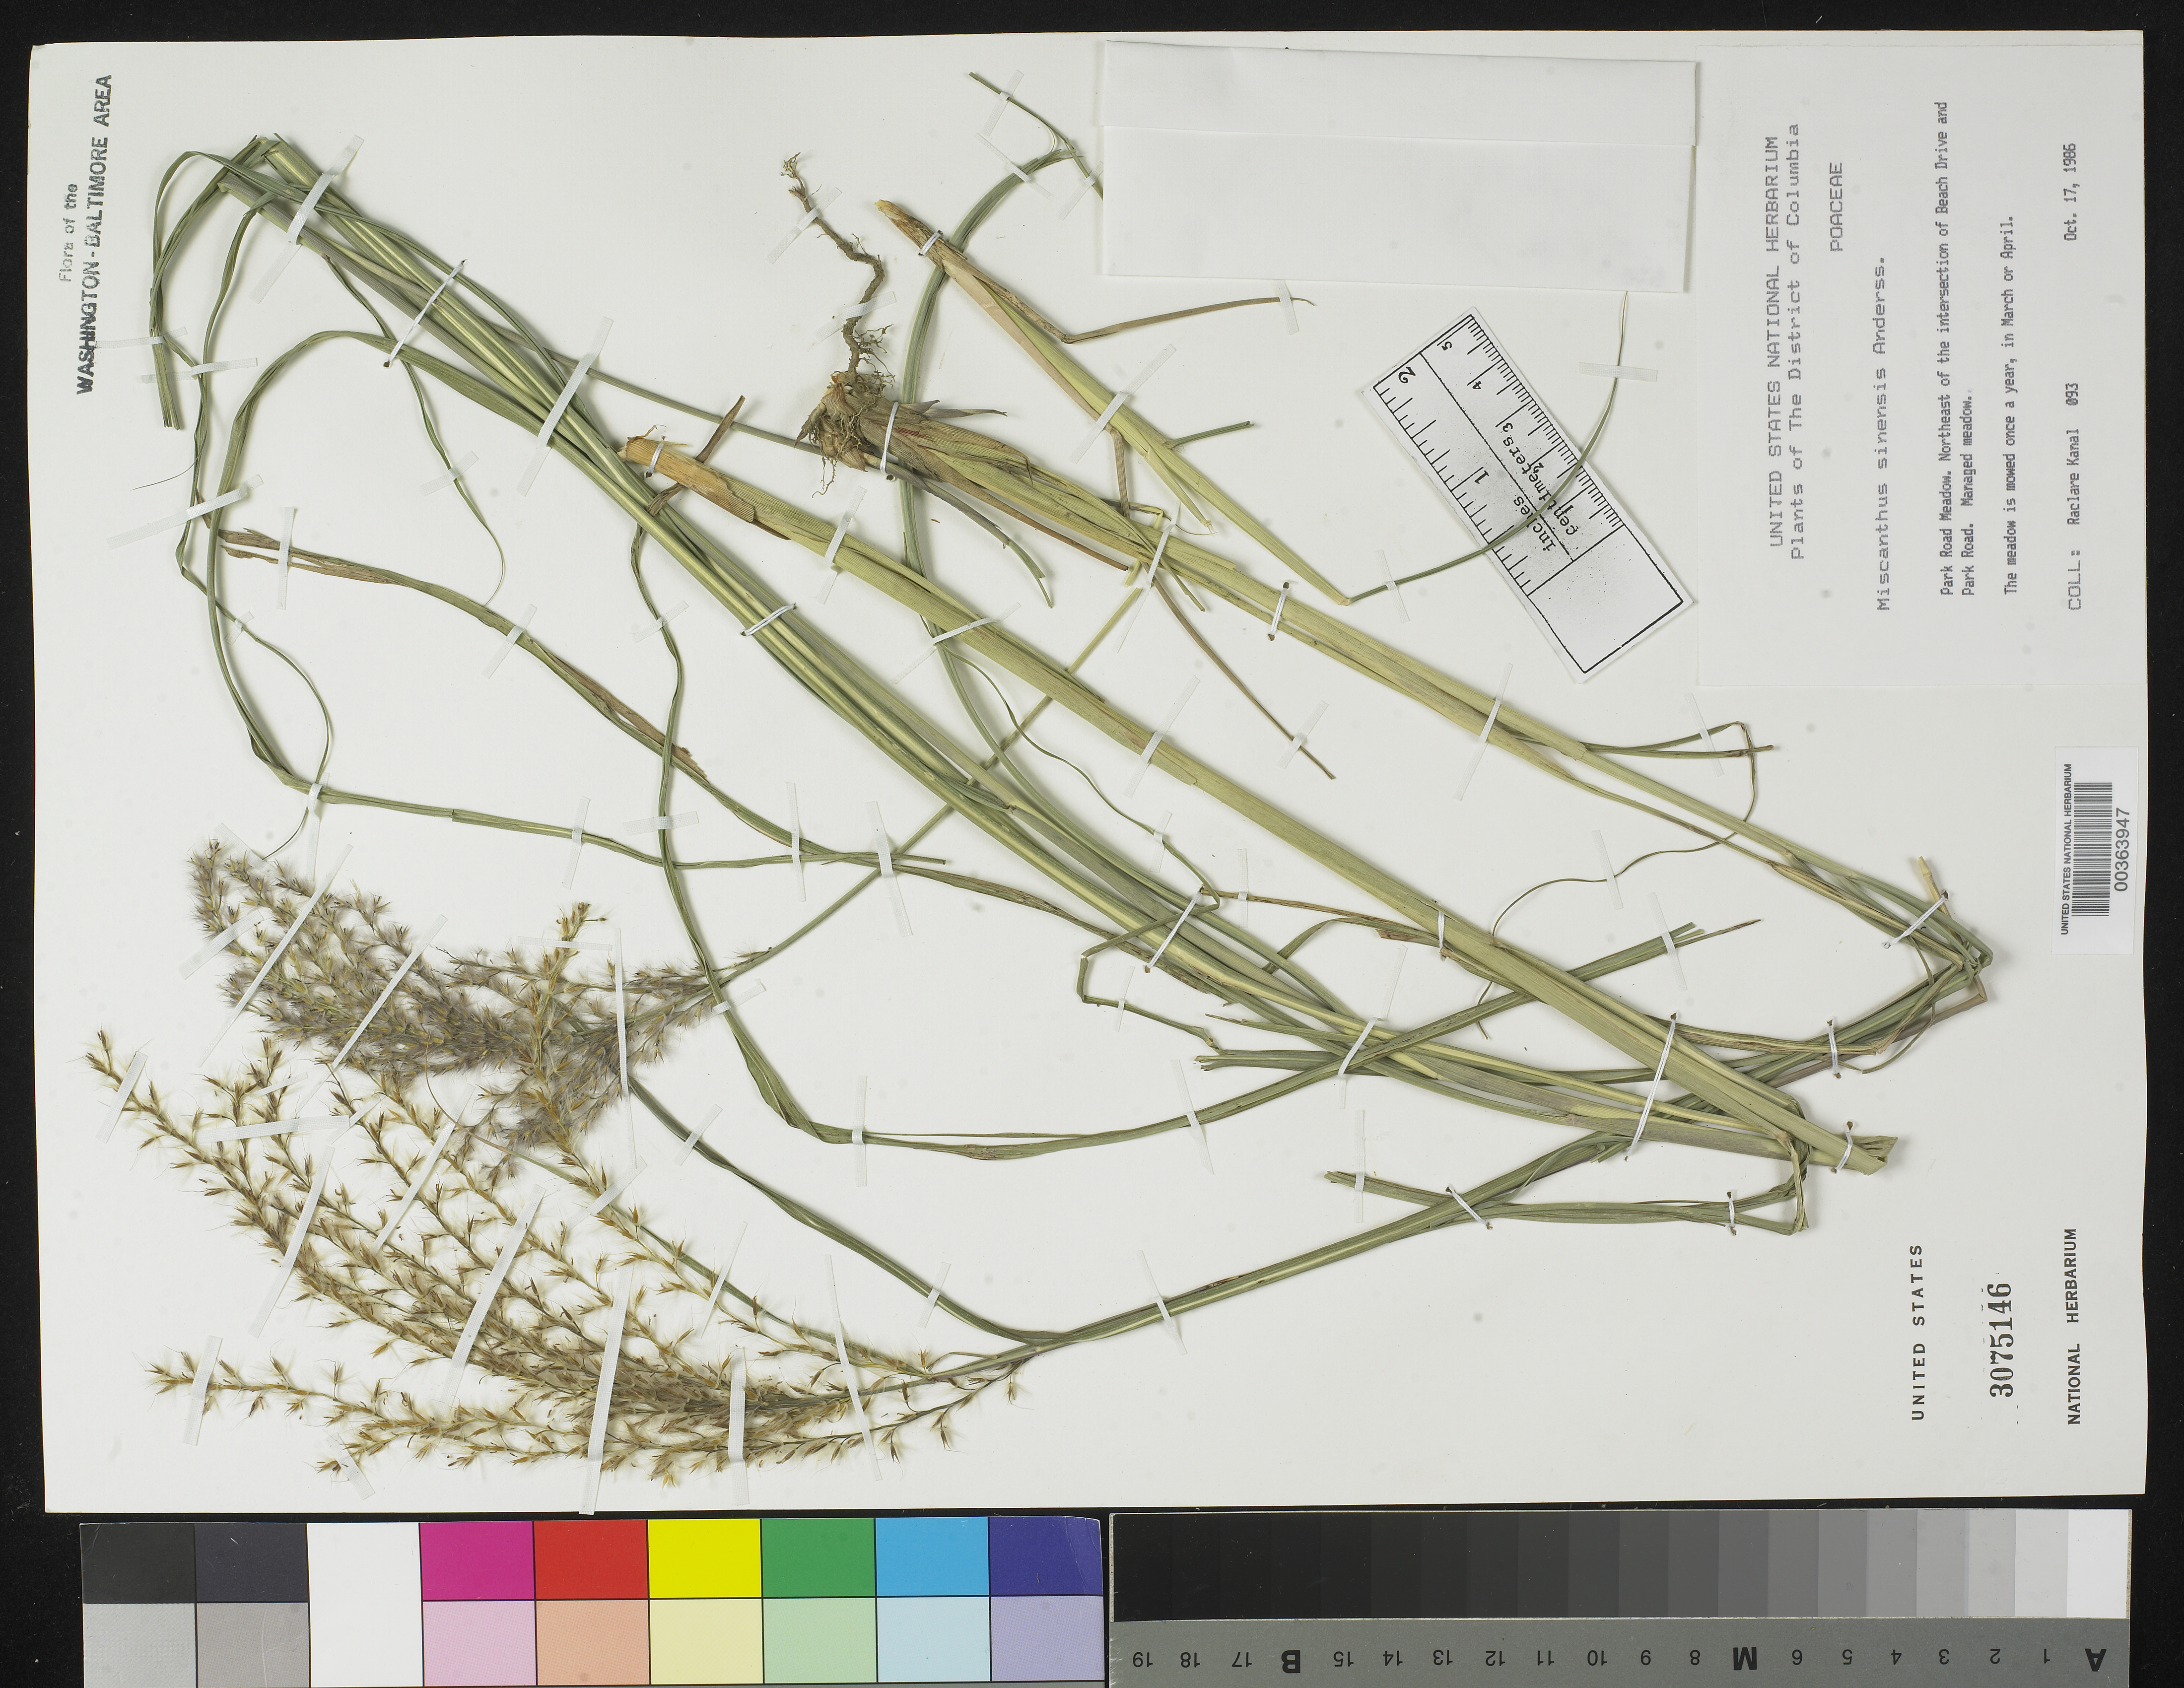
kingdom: Plantae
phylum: Tracheophyta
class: Liliopsida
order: Poales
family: Poaceae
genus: Miscanthus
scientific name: Miscanthus sinensis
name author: Andersson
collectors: R. Kanal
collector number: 093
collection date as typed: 17 Oct 1986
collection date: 1986-10-17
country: United States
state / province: District of Columbia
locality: NE of intersection of Beach Dr and Park Road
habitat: Mowed meadow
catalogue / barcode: US 3075146